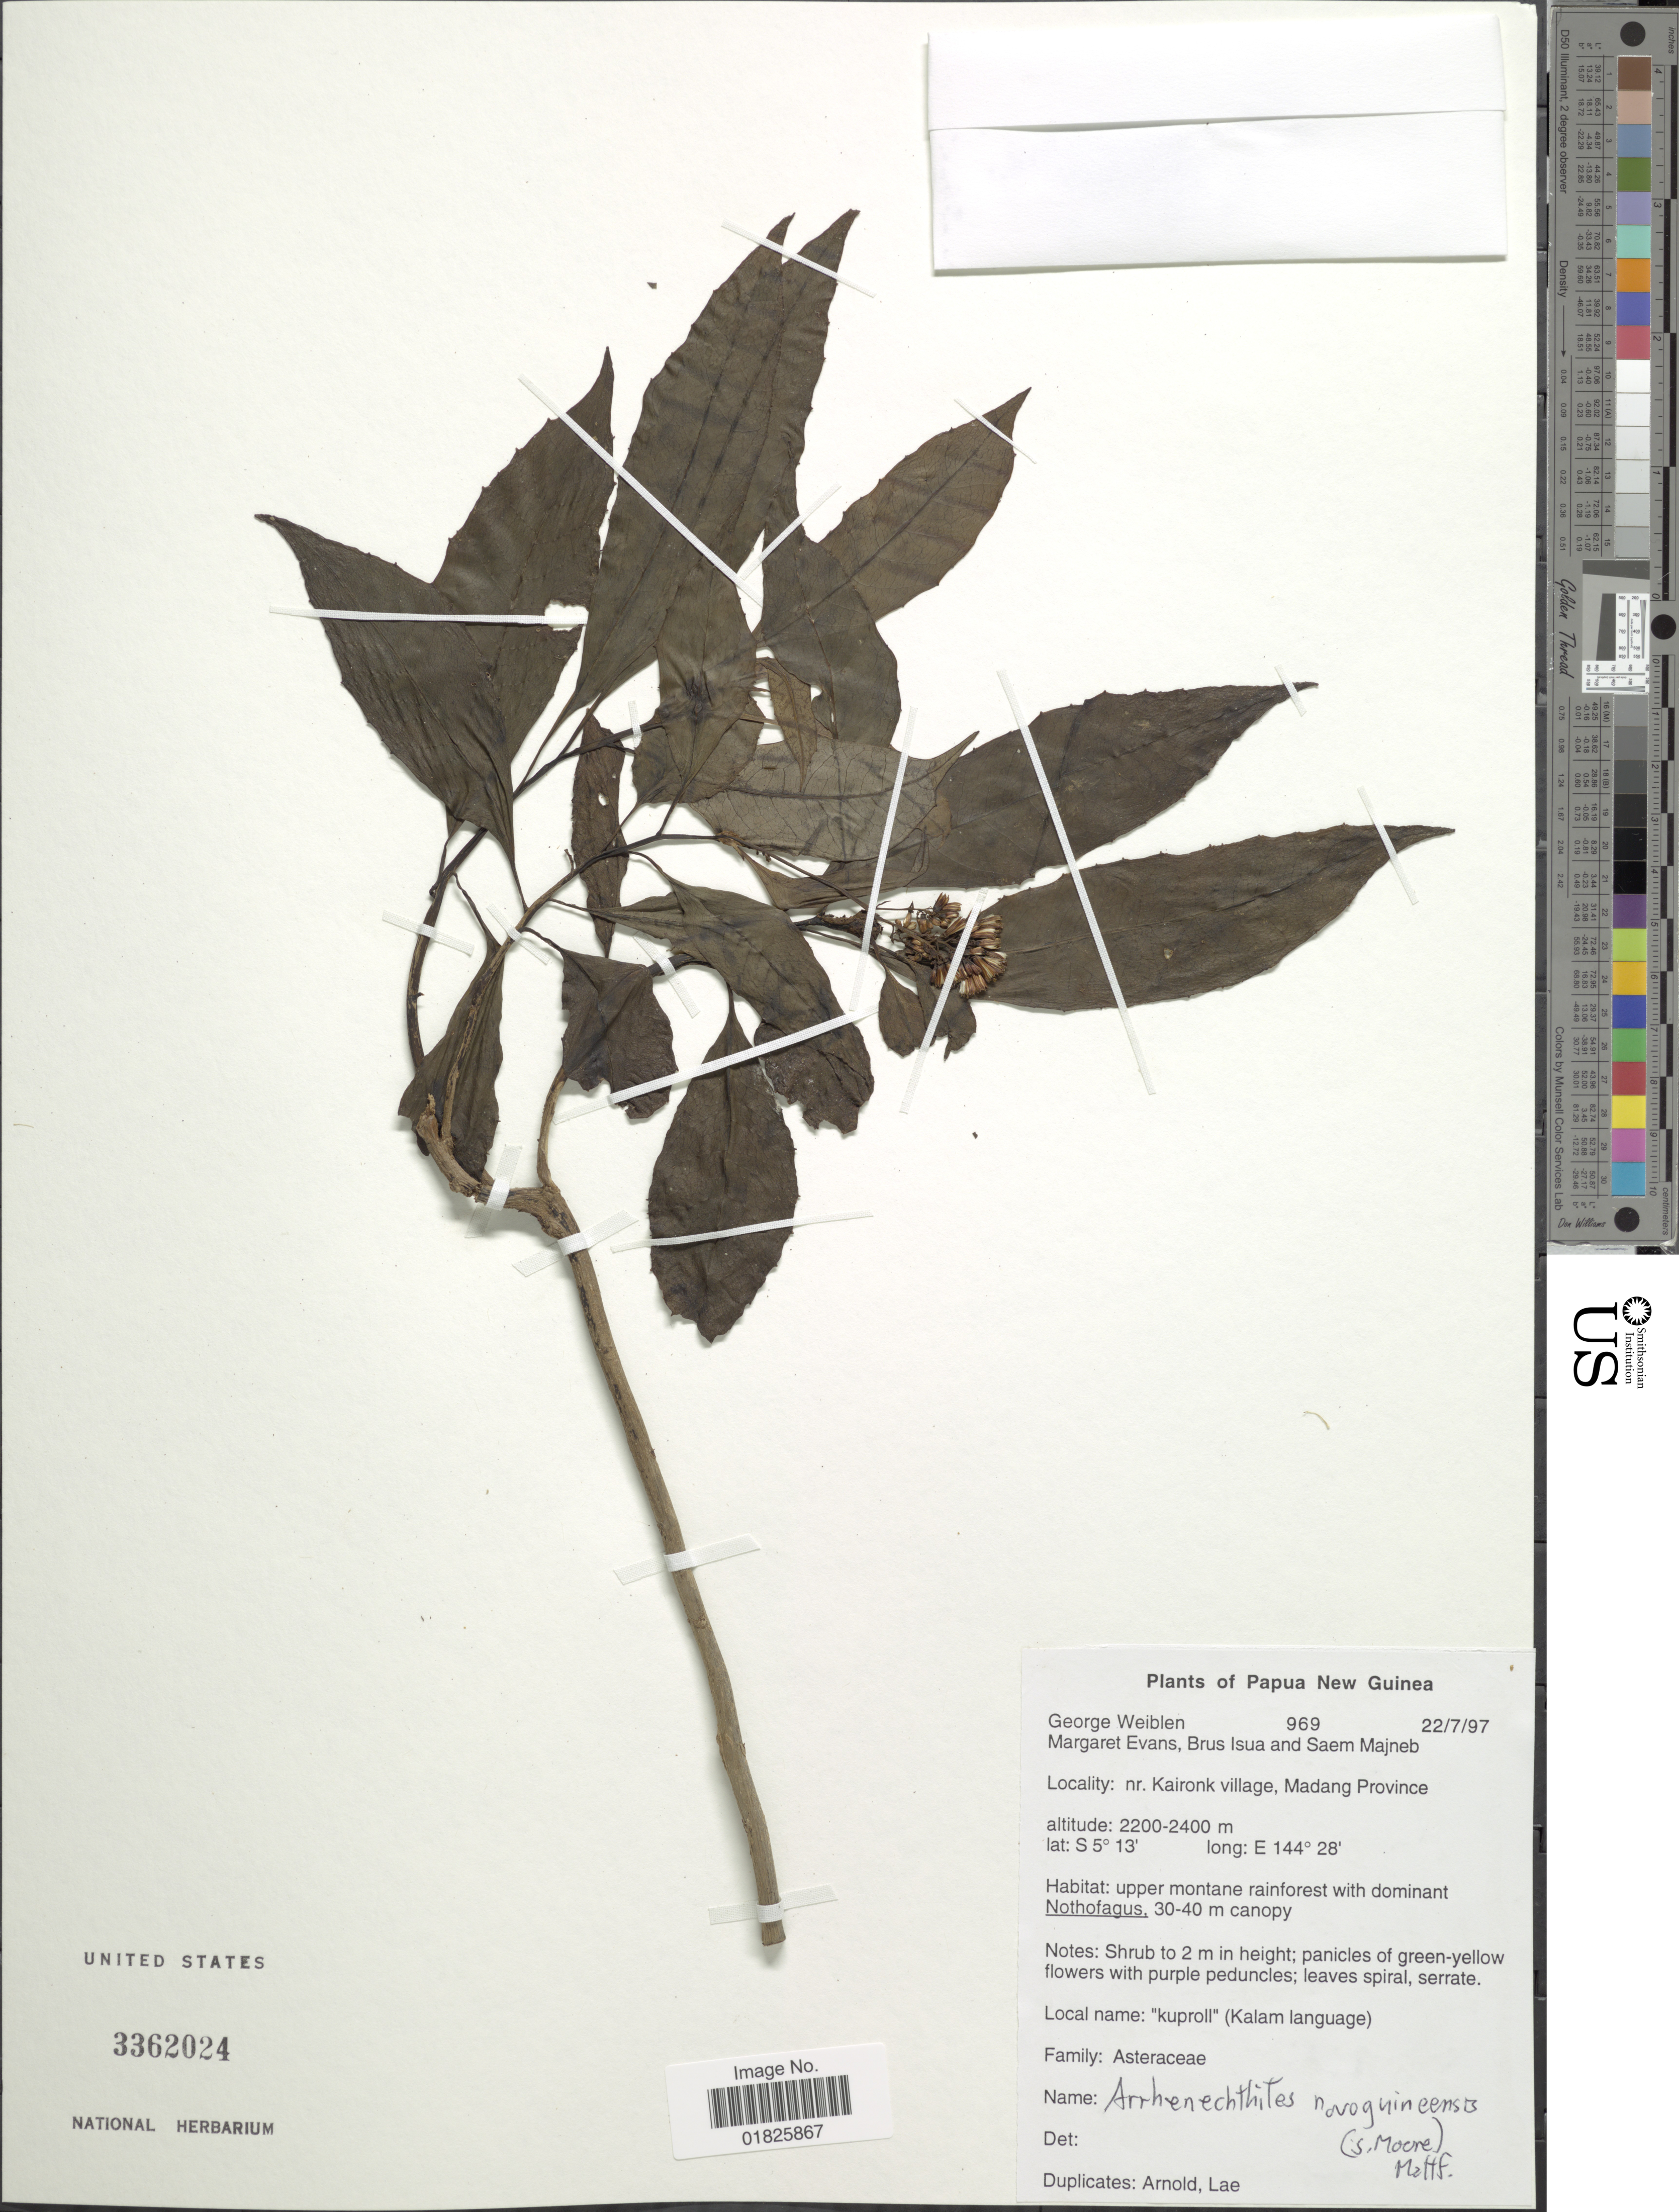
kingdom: Plantae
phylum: Tracheophyta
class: Magnoliopsida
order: Asterales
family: Asteraceae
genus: Arrhenechthites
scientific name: Arrhenechthites novoguineensis subsp. novoguineensis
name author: (S. Moore) Mattf.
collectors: G. D. Weiblen, M. Evans, B. Isua & S. Majneb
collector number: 969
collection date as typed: Transcribed d/m/y: 22/7/97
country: Papua New Guinea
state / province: Madang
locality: Nr. Kaironk village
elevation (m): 2200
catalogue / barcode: US 3362024